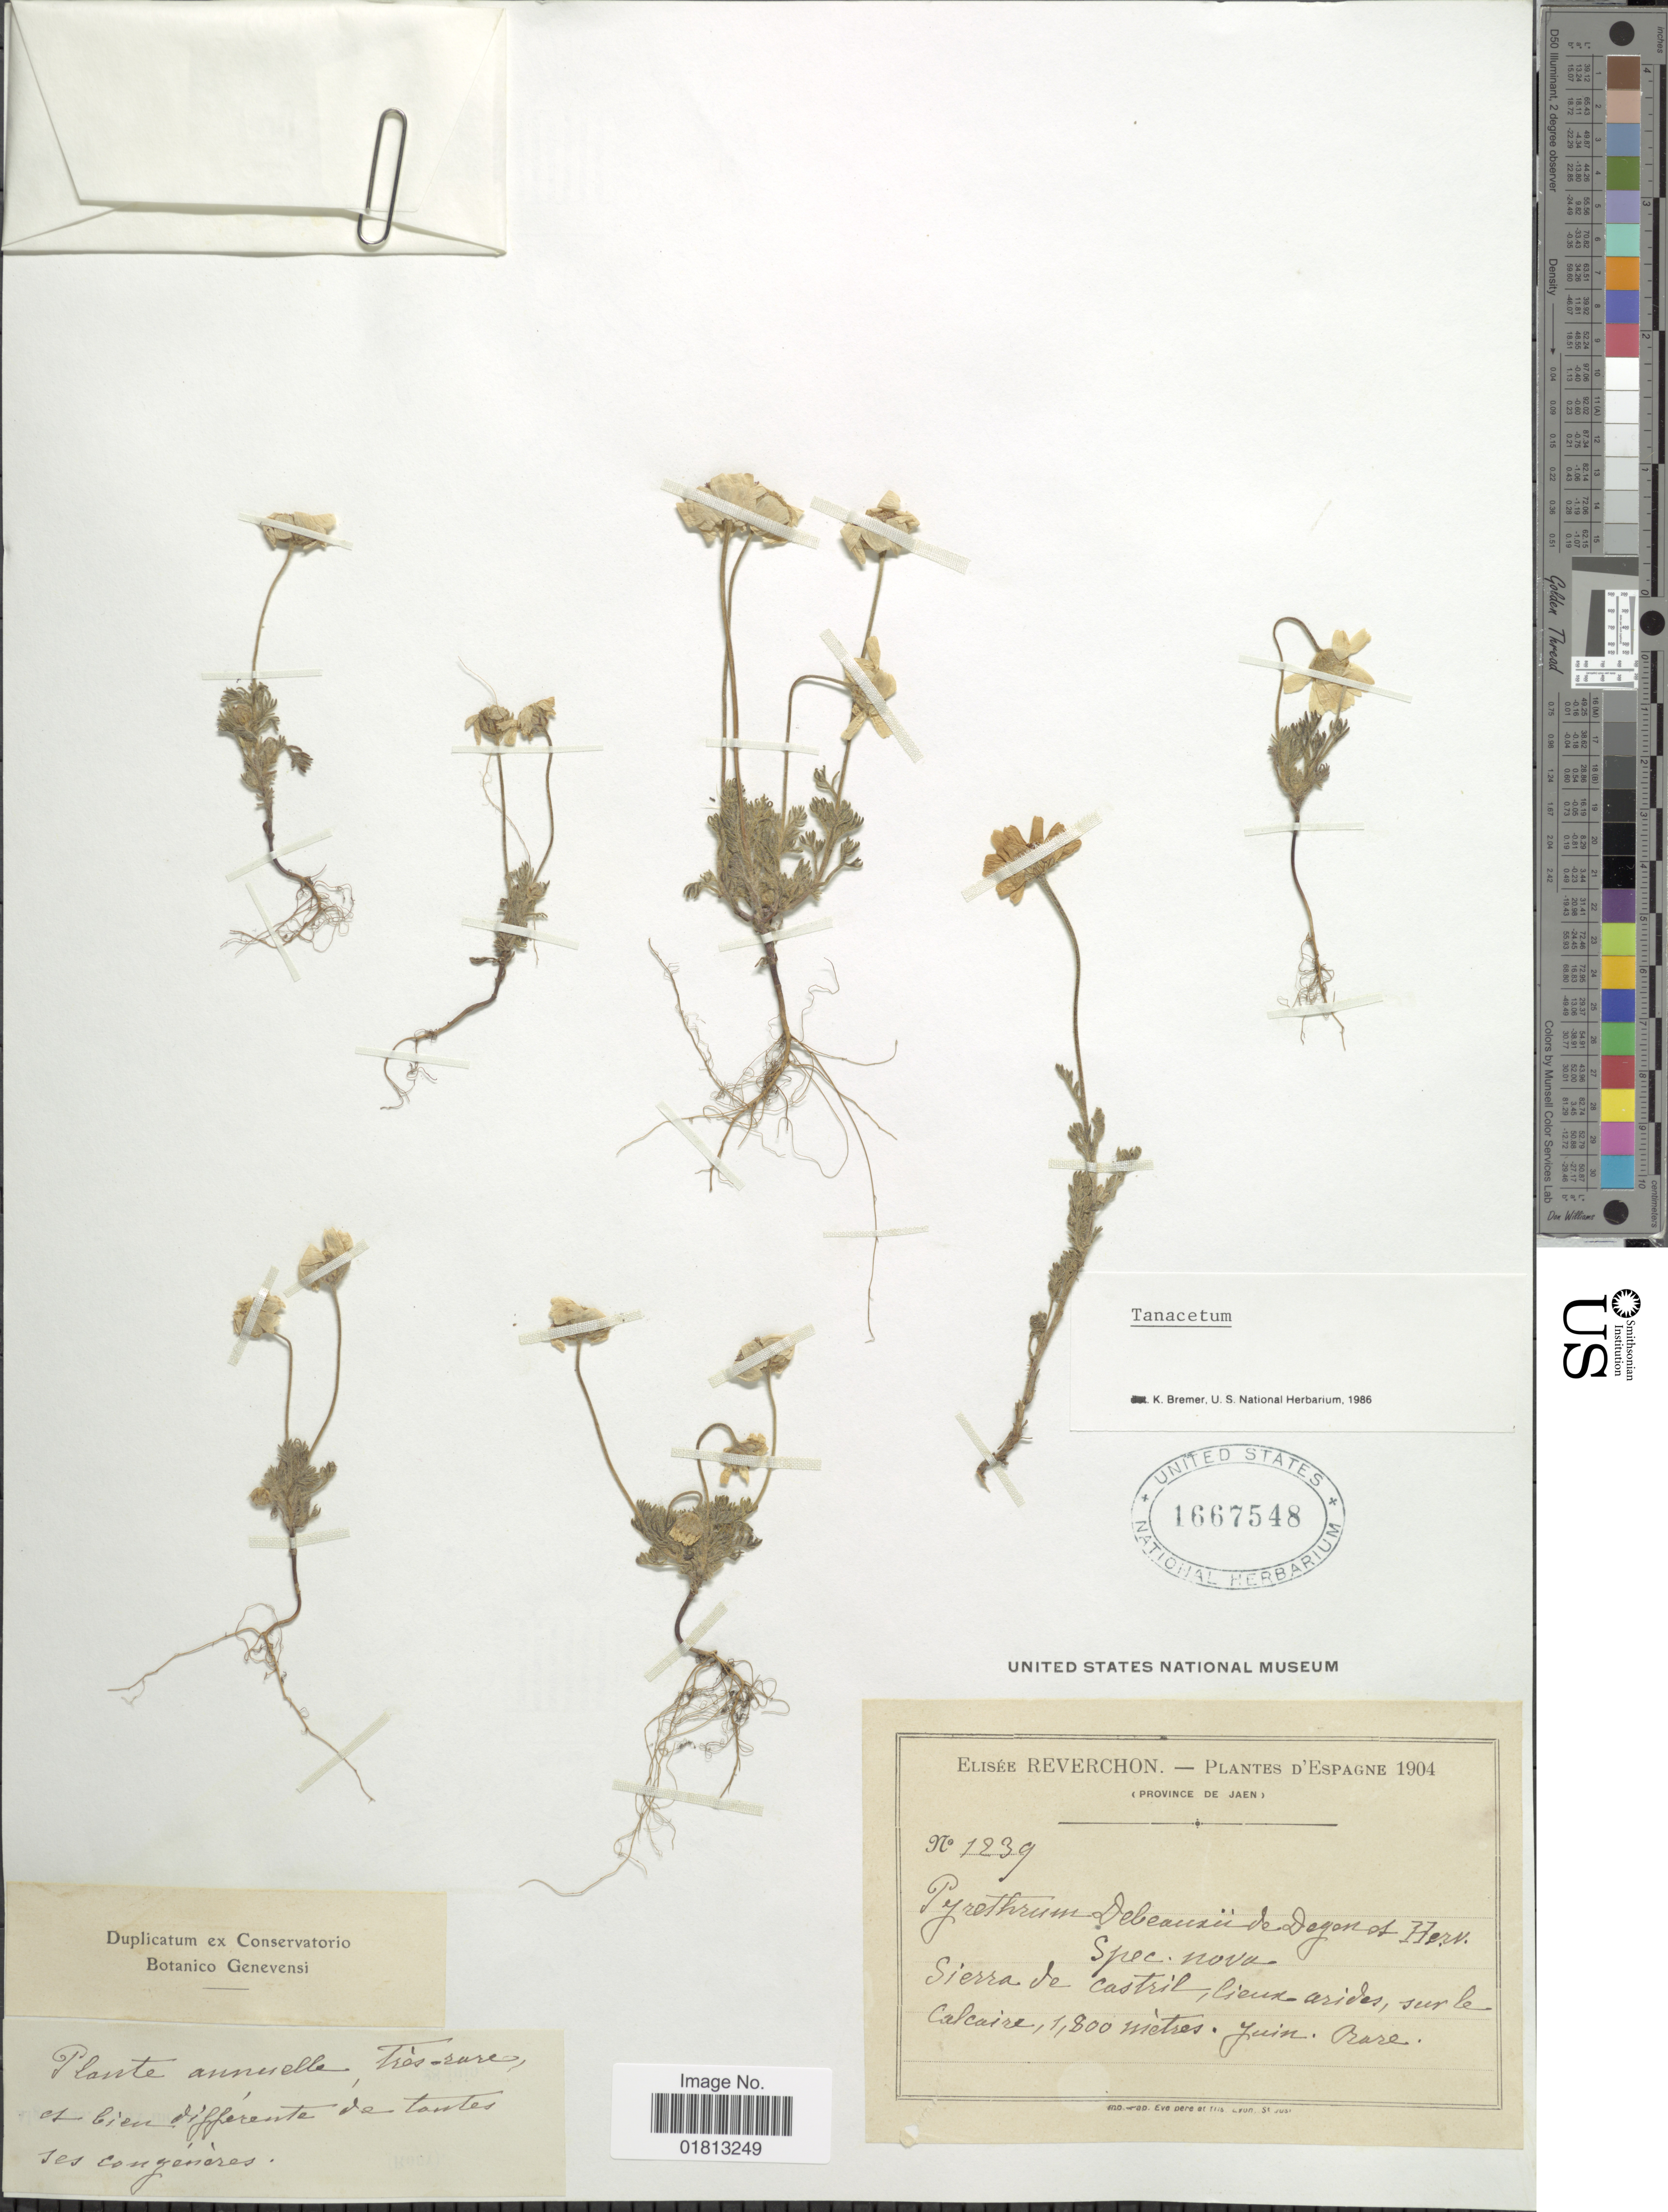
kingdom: Plantae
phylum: Tracheophyta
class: Magnoliopsida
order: Asterales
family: Asteraceae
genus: Castrilanthemum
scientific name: Castrilanthemum debeauxii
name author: (Degen et al.) Vogt & Oberpr.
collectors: E. Reverchon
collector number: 1239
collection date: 1904-06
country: Spain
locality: Province De Jaen, Sierra de la Cabrilla, lieux arides, sur lw calcaire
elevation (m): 1800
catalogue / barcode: US 1667548